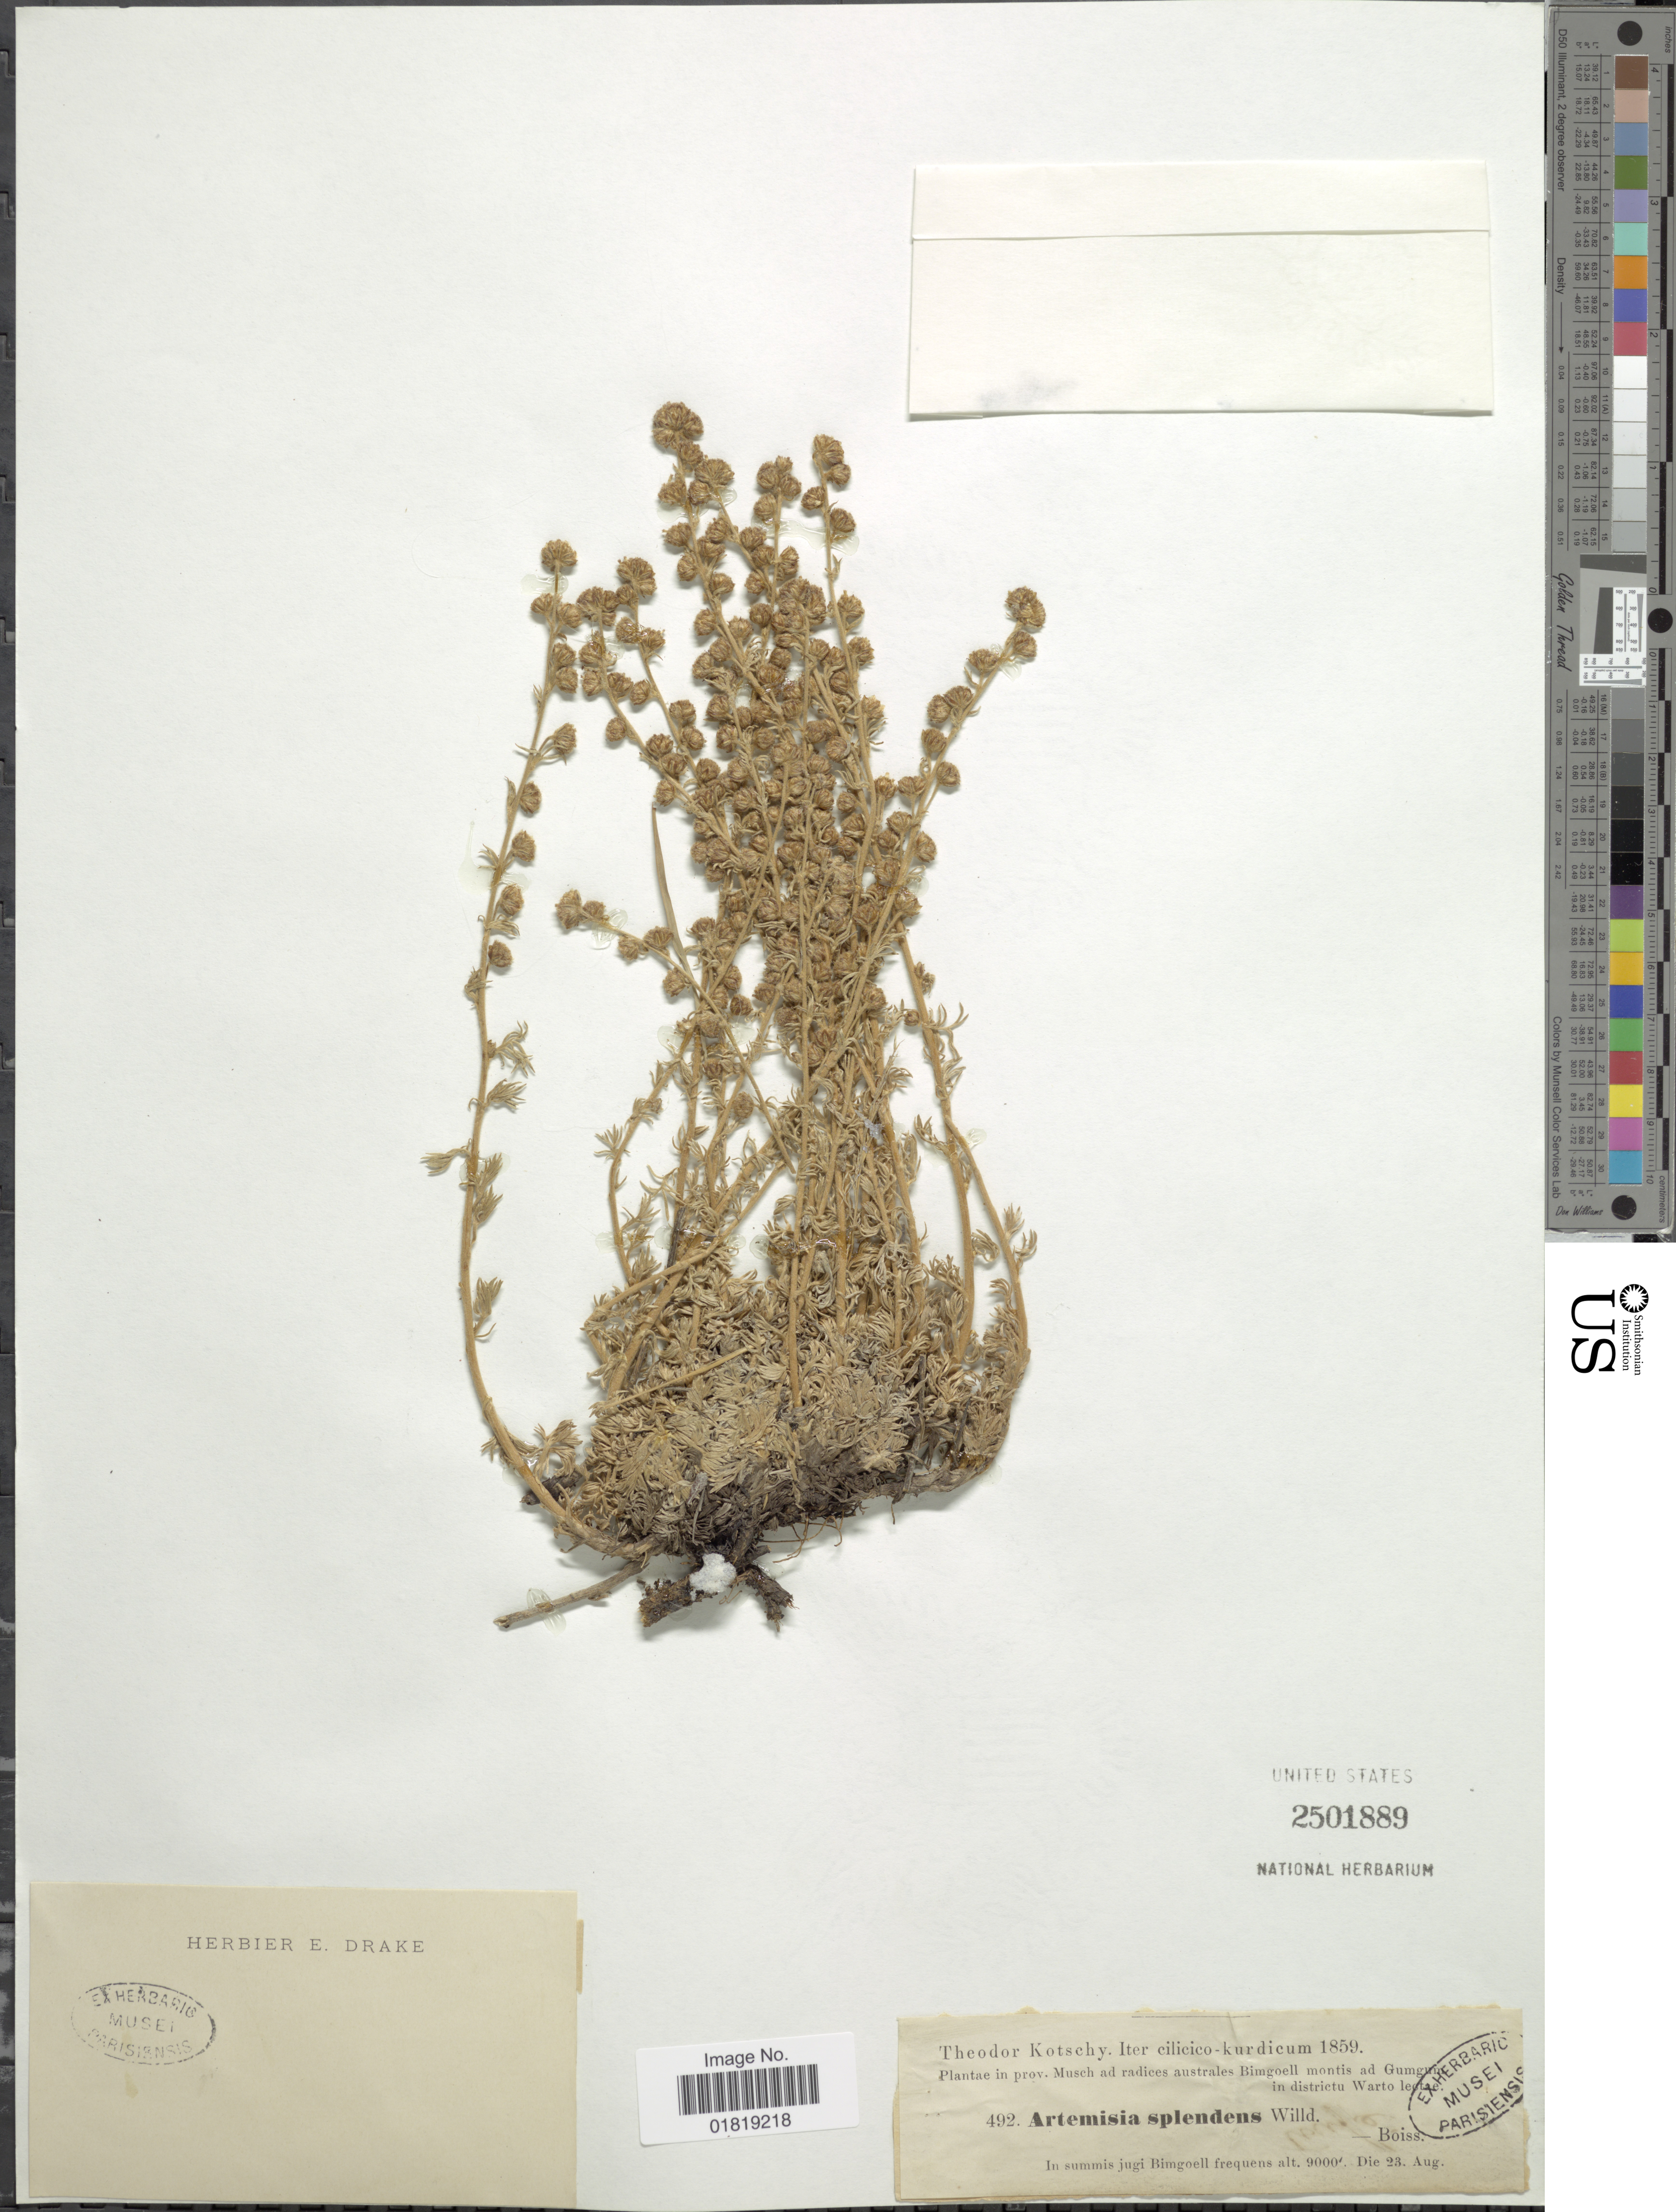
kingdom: Plantae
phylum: Tracheophyta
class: Magnoliopsida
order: Asterales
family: Asteraceae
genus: Artemisia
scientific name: Artemisia splendens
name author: Willd.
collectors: K. G. Kotschy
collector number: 492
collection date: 1859-08-23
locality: In Prov. Musch ad radices australes Bimgoell montis ad Gumgum in districtu Warto lectae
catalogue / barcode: US 2501889